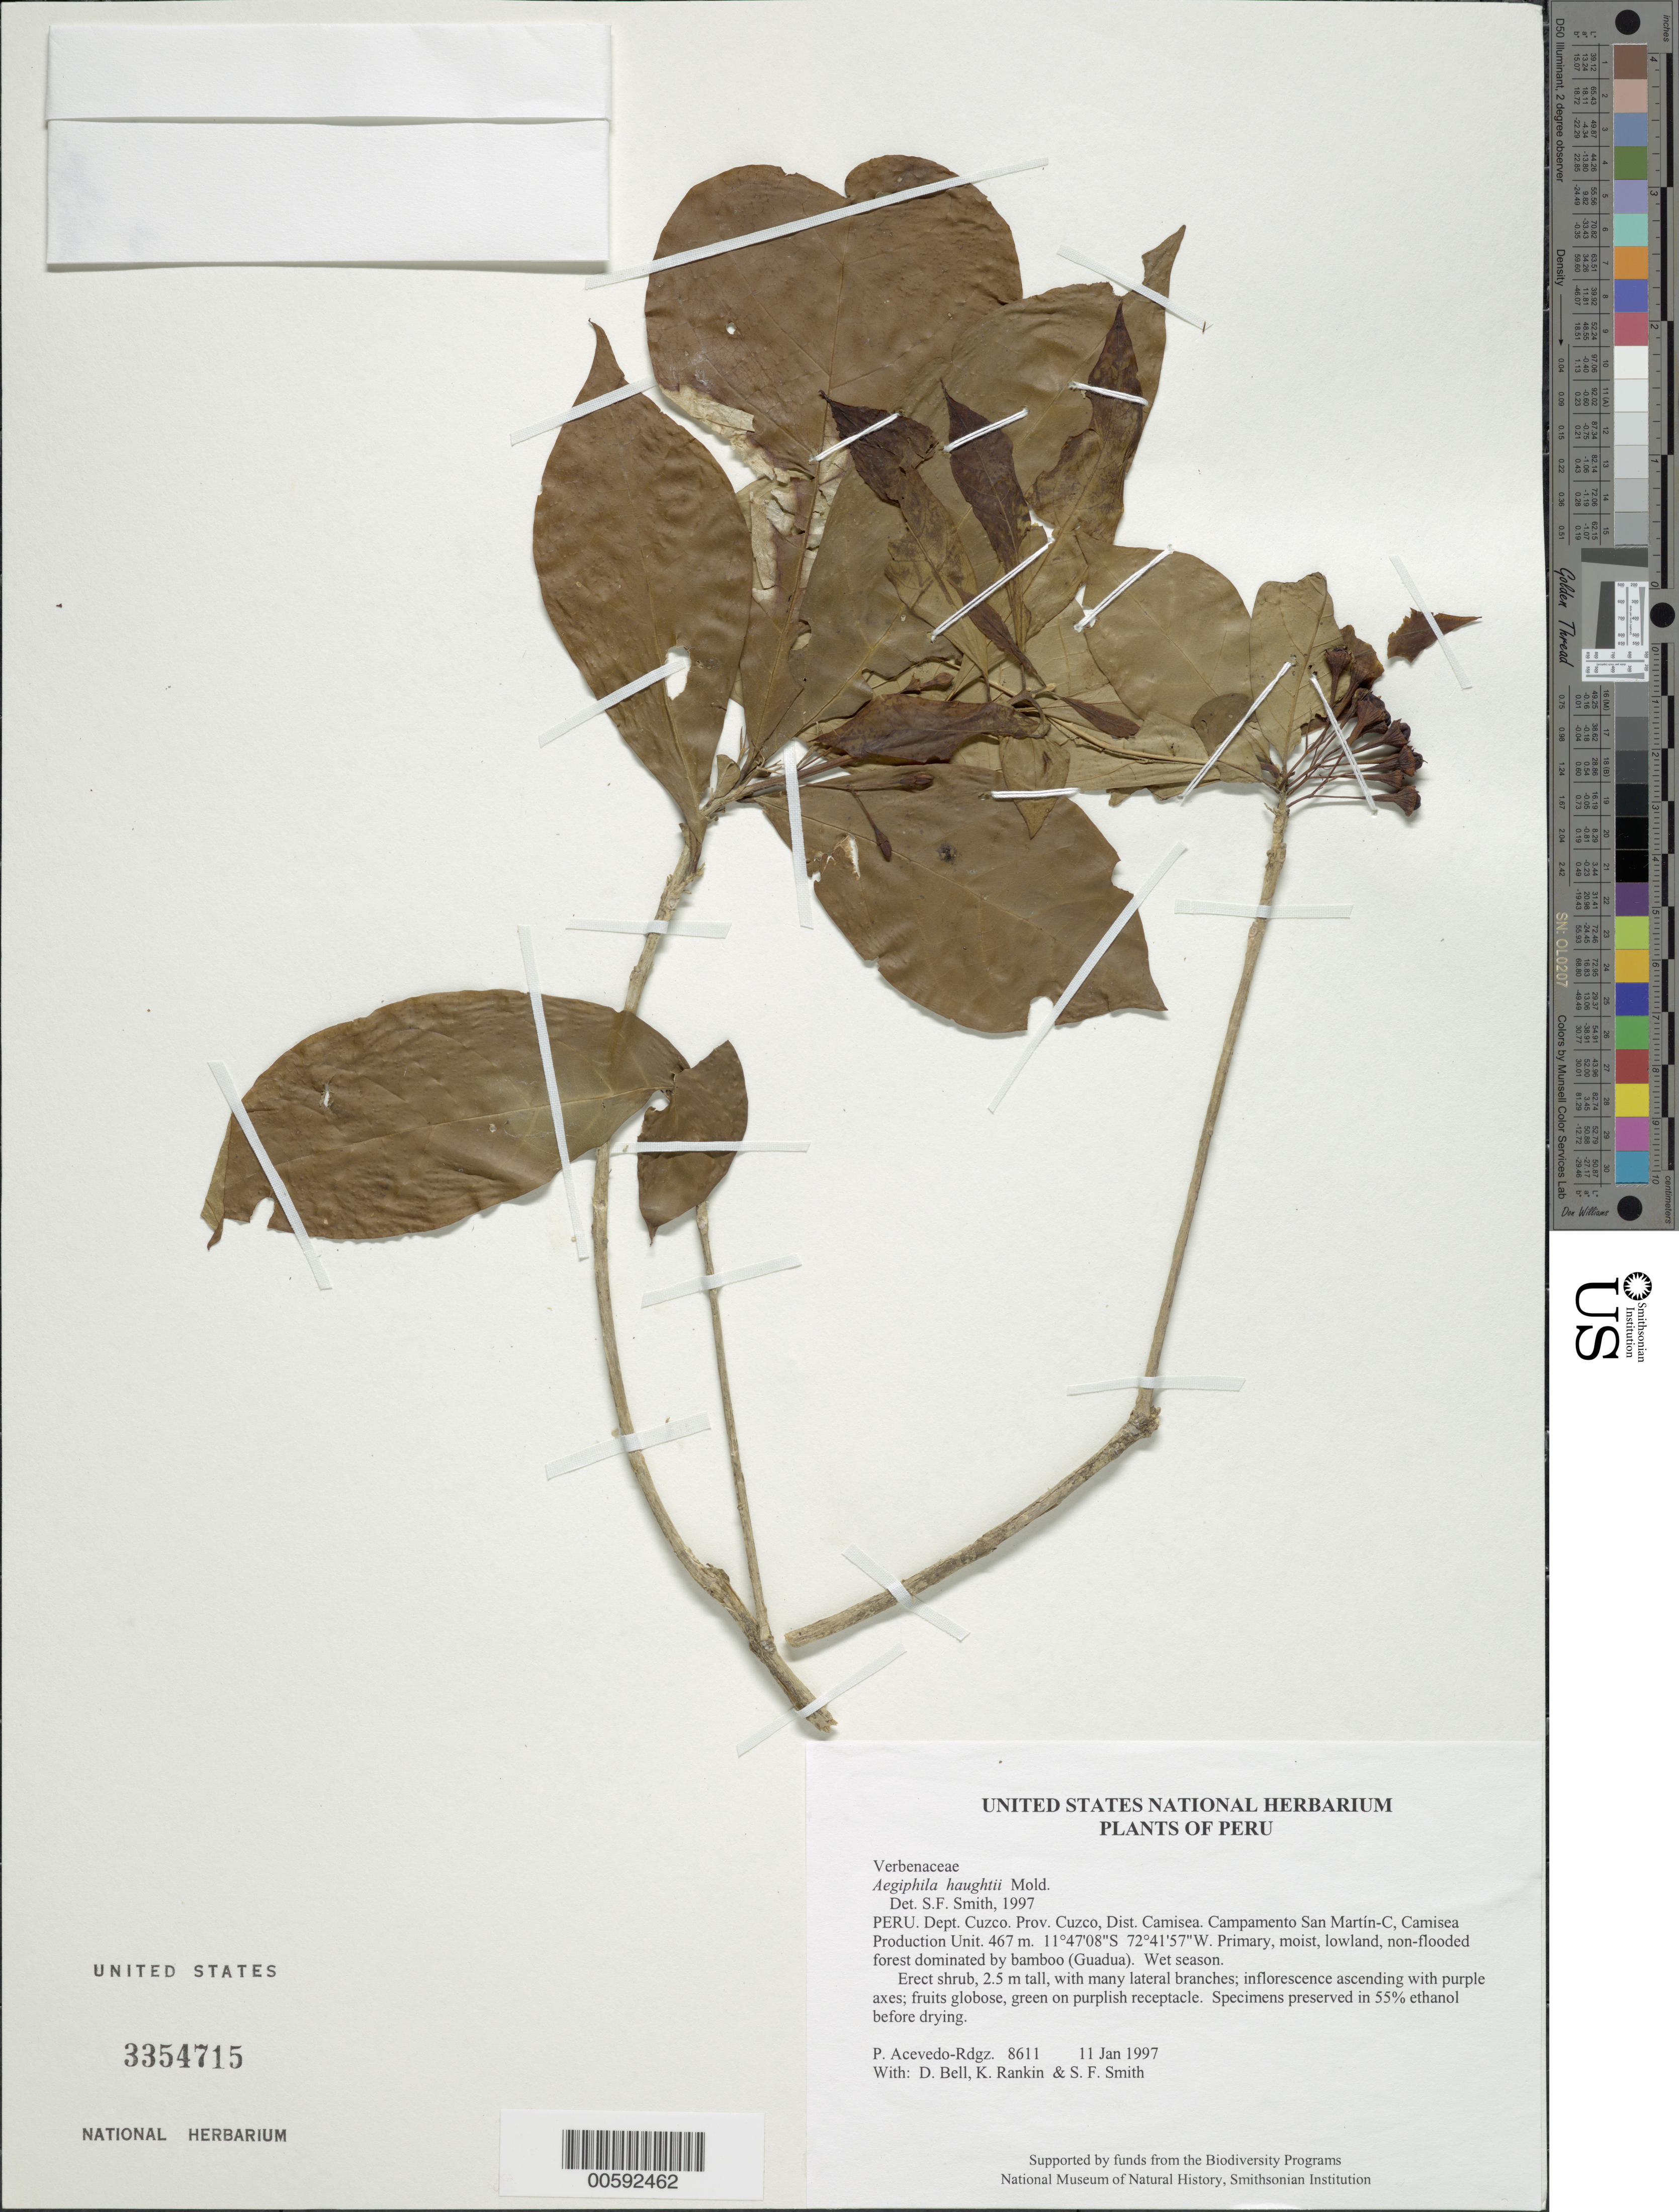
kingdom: Plantae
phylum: Tracheophyta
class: Magnoliopsida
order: Lamiales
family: Lamiaceae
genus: Aegiphila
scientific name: Aegiphila haughtii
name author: Moldenke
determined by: Smith, Stephen F., (US), NMNH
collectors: P. Acevedo-Rodr., D. A. Bell, K. B. Rankin & S.F. Smith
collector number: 8611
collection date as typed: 11 Jan 1997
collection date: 1997-01-11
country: Peru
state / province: Cusco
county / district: Cusco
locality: Districto Camisea, Campamento San Martín-C, Camisea Production Unit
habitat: Primary, moist, lowland, non-flooded forest dominated by bamboo (Guadua). Wet season.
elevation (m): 467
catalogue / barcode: US 3354715